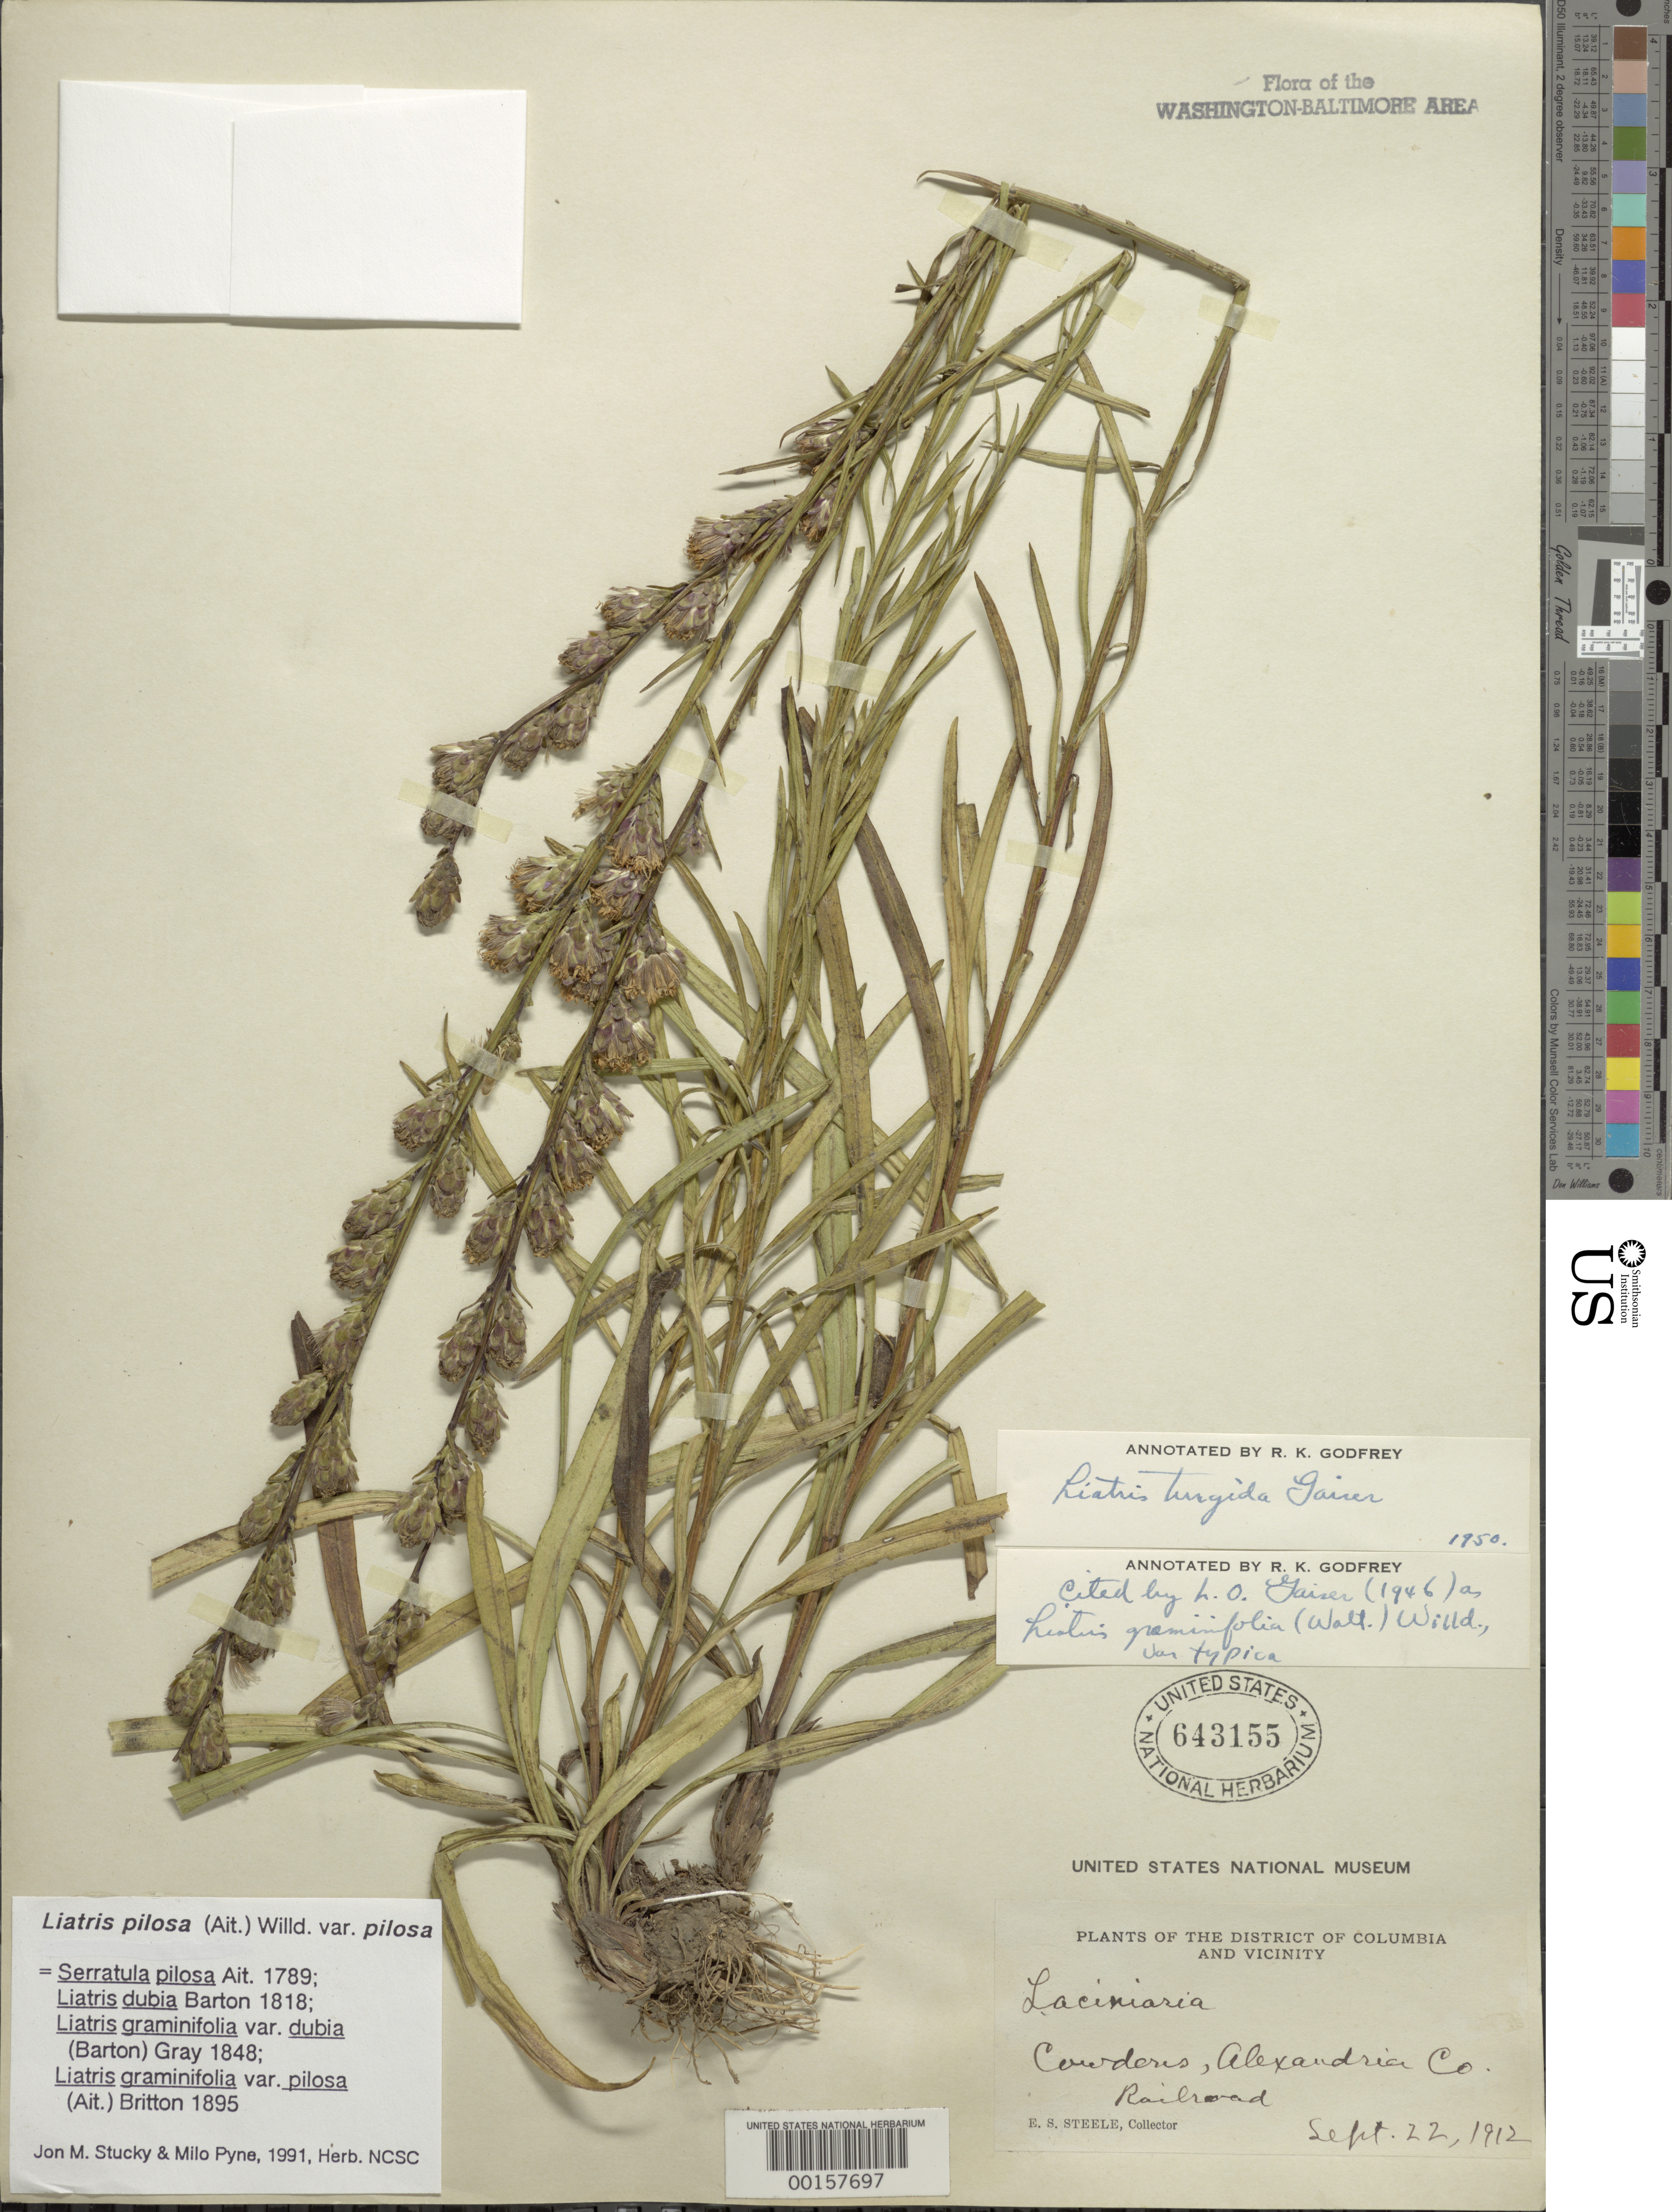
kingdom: Plantae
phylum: Tracheophyta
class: Magnoliopsida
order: Asterales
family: Asteraceae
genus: Liatris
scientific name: Liatris pilosa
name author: (Aiton) Willd.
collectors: E. Steele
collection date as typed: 22 Sep 1912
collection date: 1912-09-22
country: United States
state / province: Virginia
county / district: Arlington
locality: Cowdens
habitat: Railroad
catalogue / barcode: US 643155